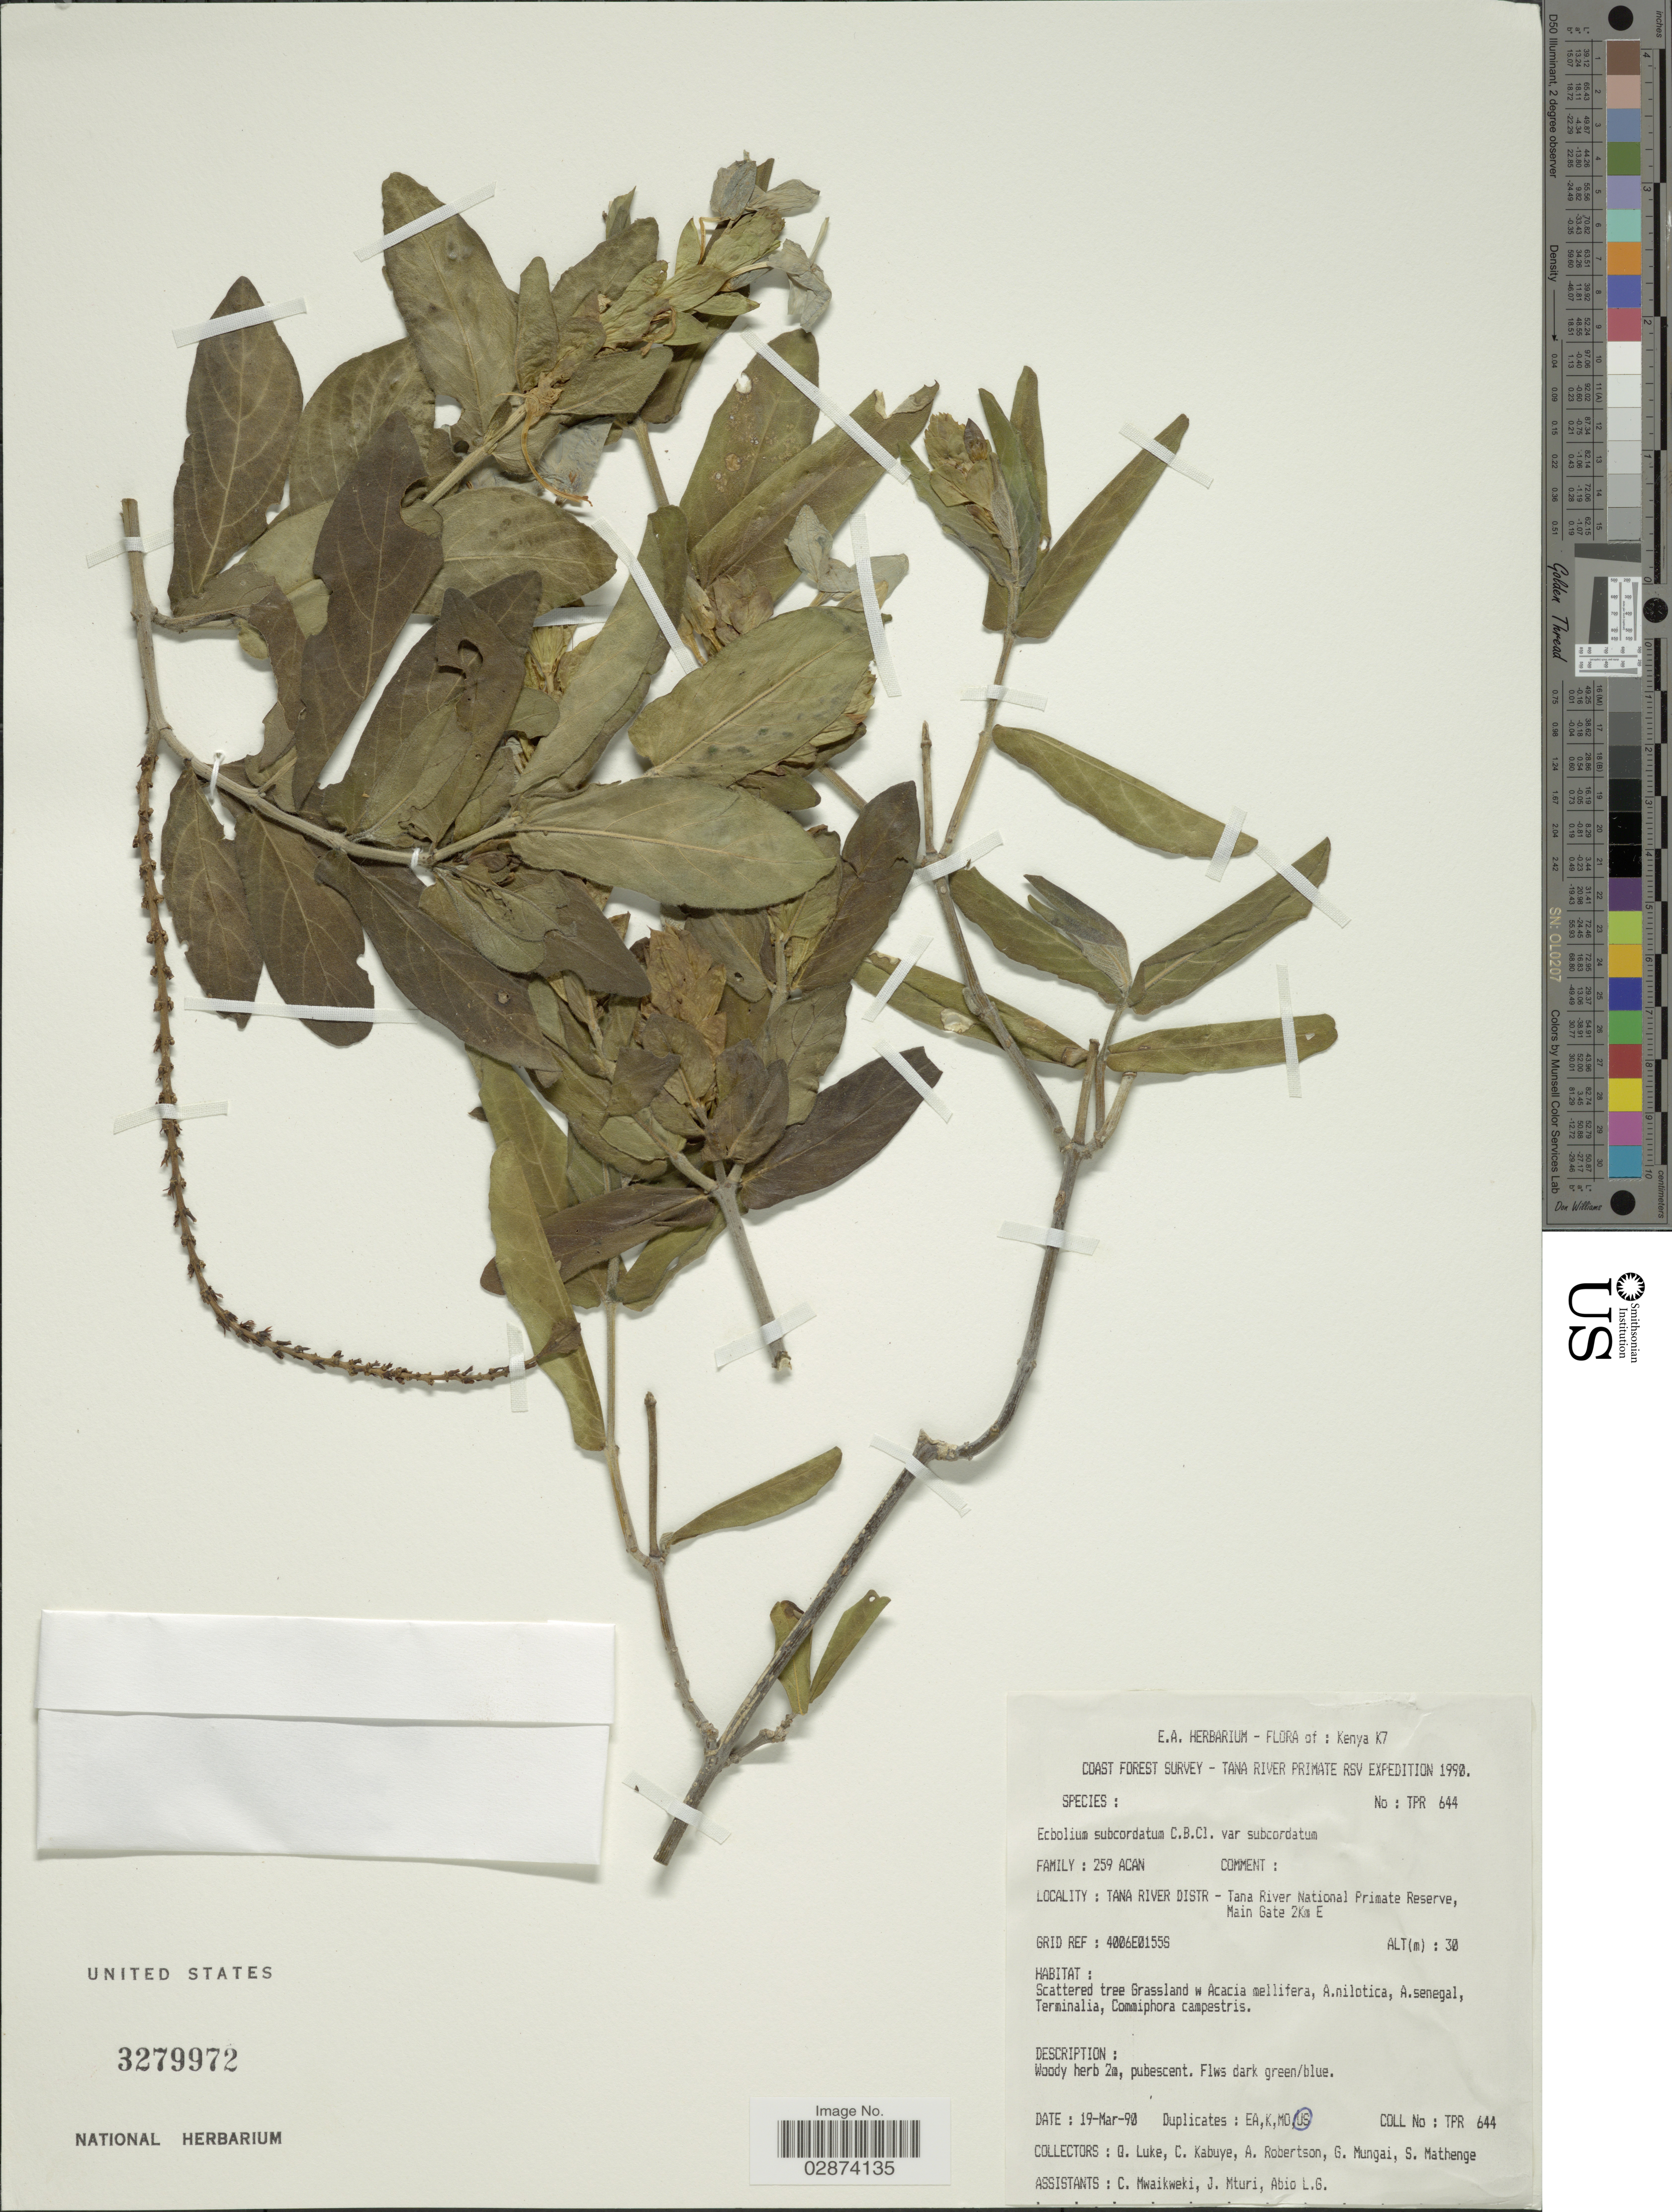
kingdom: Plantae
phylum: Tracheophyta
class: Magnoliopsida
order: Lamiales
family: Acanthaceae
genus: Ecbolium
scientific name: Ecbolium subcordatum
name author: C.B. Clarke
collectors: Q. Luke, C. Kabuye, A. Robertson, G. Mungai & et al.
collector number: TPR 644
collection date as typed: Transcribed d/m/y: 19/3/90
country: Kenya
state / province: Tana River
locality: Tana River Distr - Tana River National Primate Reserve, Main Gate 2 Km E.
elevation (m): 30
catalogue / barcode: US 3279972